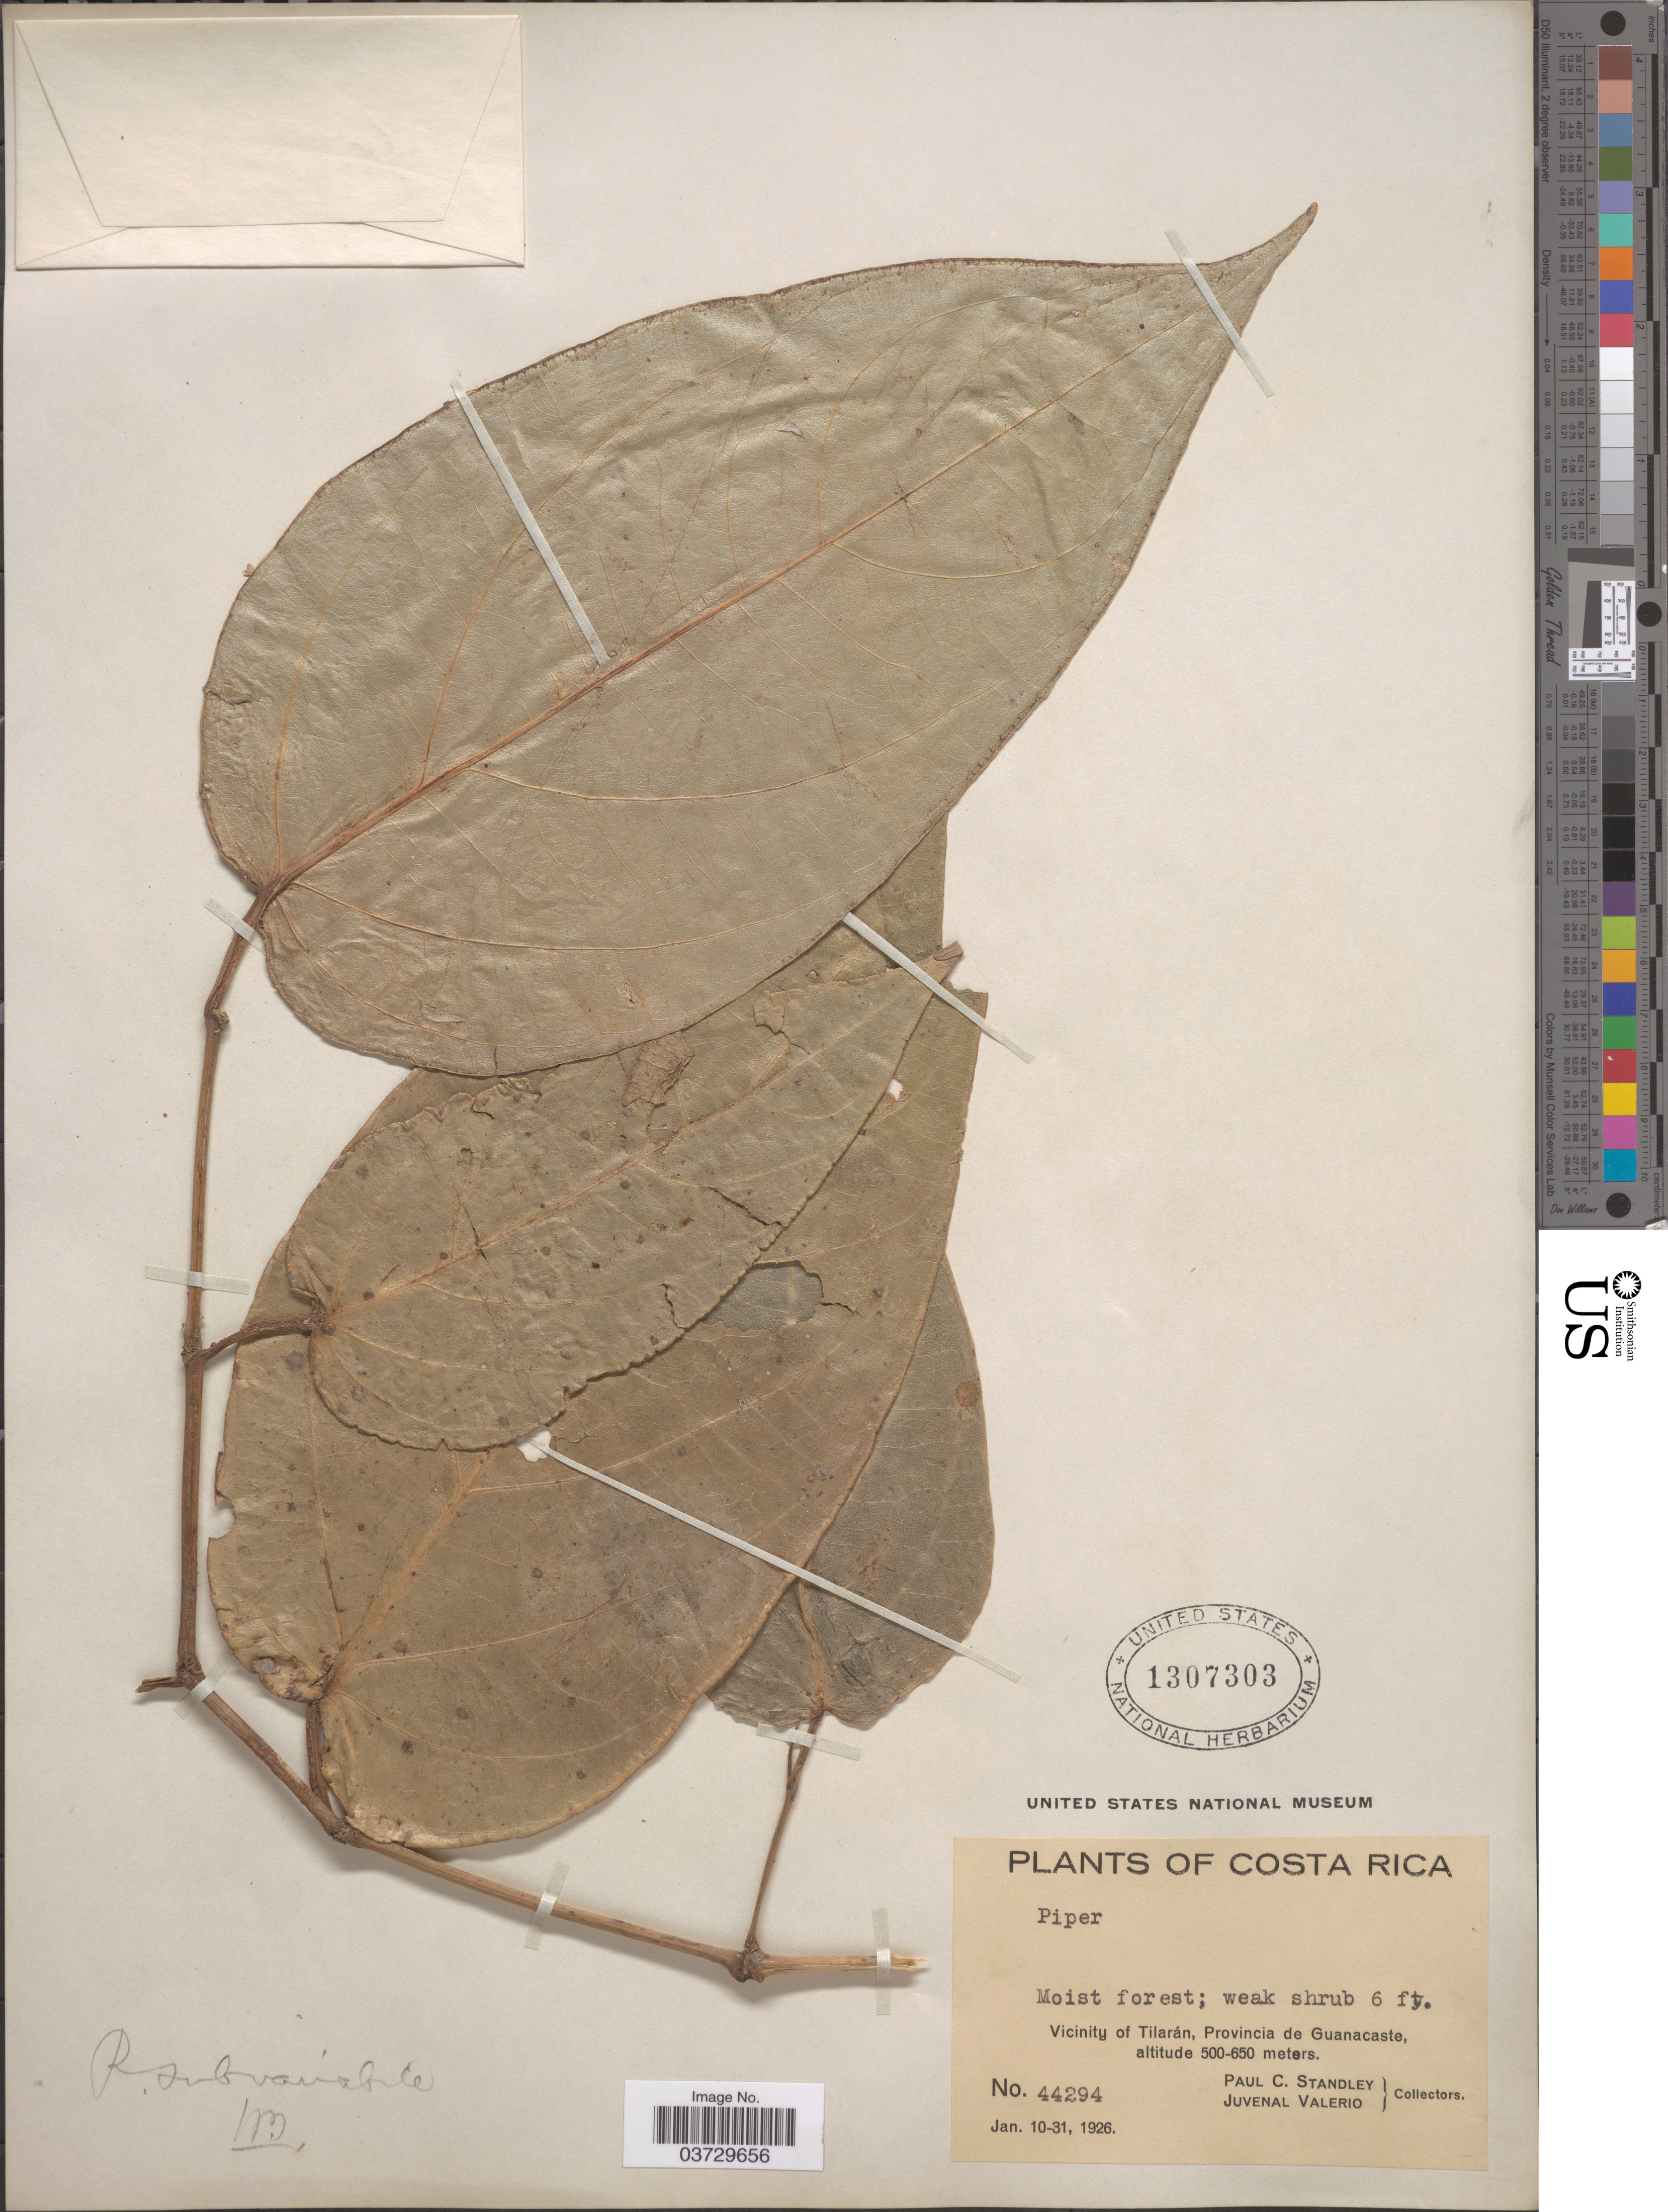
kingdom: Plantae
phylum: Tracheophyta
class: Magnoliopsida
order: Piperales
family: Piperaceae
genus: Piper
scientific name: Piper subvariabile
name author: Trel.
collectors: P. C. Standley & J. Valerio R.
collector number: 44294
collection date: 1926-01-10/1926-01-31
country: Costa Rica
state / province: Guanacaste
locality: Vicinity of Tilarán.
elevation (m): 500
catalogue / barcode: US 1307303